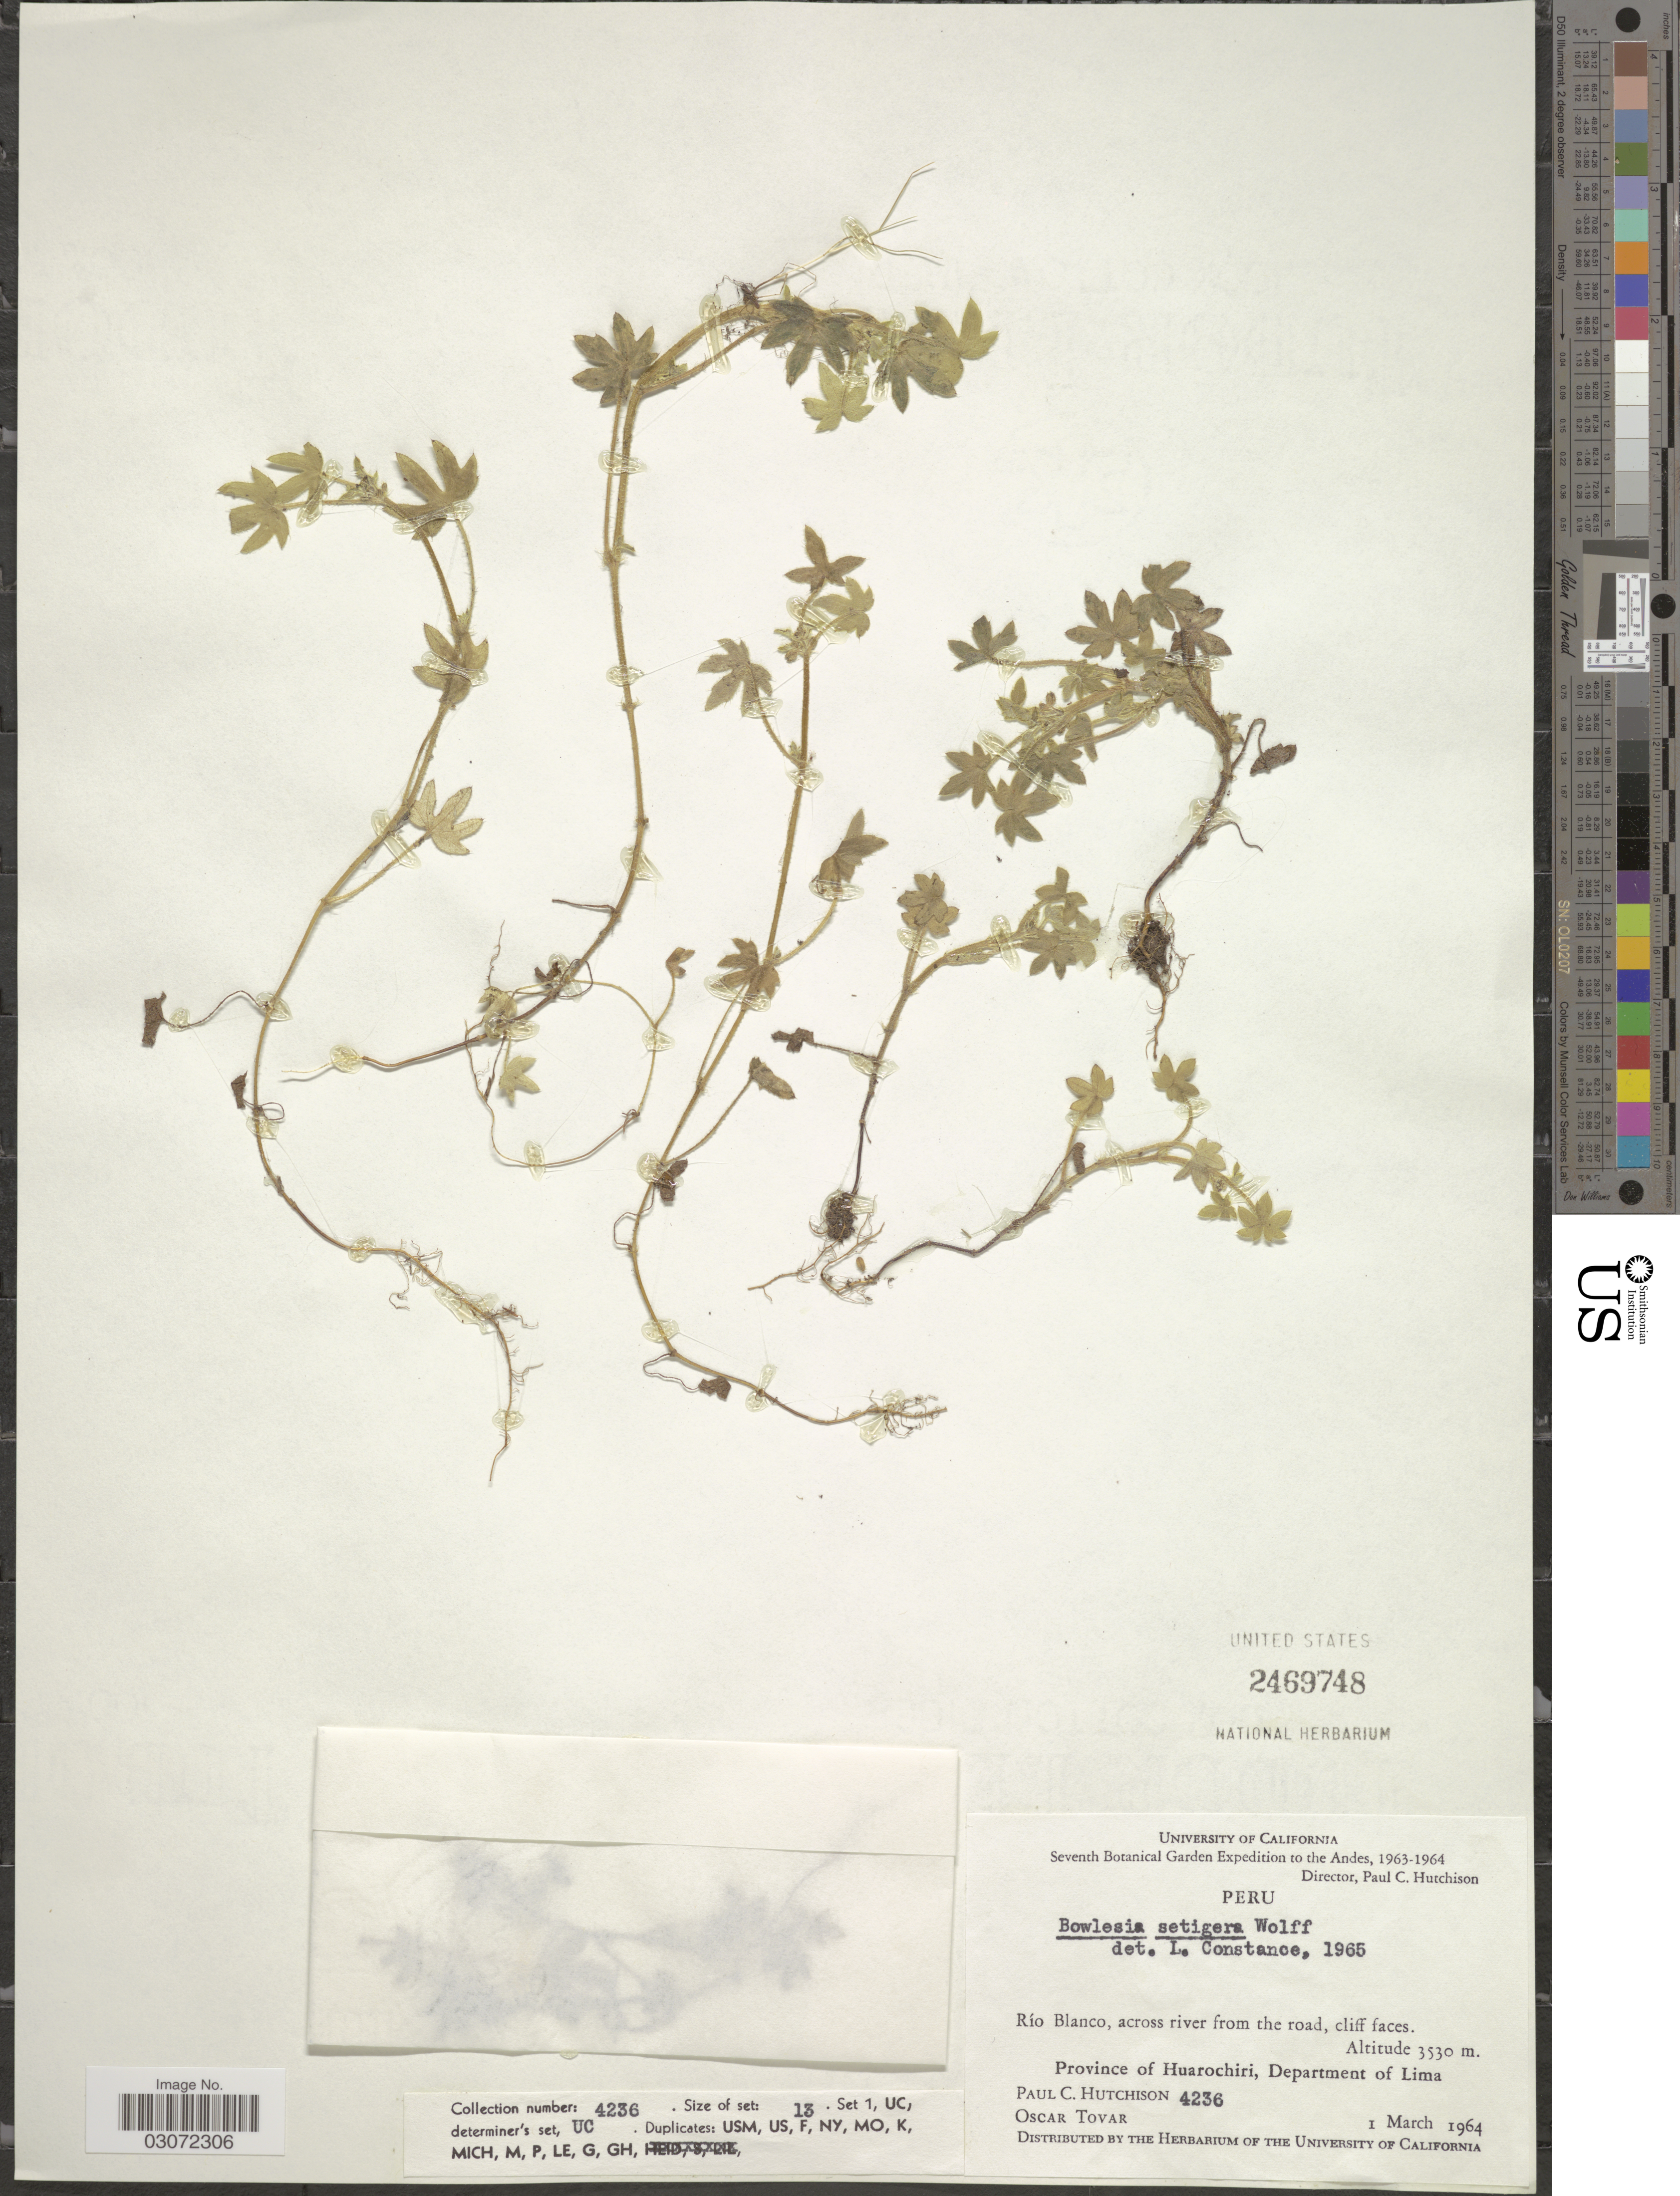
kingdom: Plantae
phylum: Tracheophyta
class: Magnoliopsida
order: Apiales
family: Apiaceae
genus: Bowlesia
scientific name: Bowlesia setigera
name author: H. Wolff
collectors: P. C. Hutchison & Ó. Tovar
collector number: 436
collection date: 1964-03-01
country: Peru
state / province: Lima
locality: Andes. Río Blanco, across river from the road, cliff faces. Province of Huarochiri, Department of Lima.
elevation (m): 3530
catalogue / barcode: US 2469748